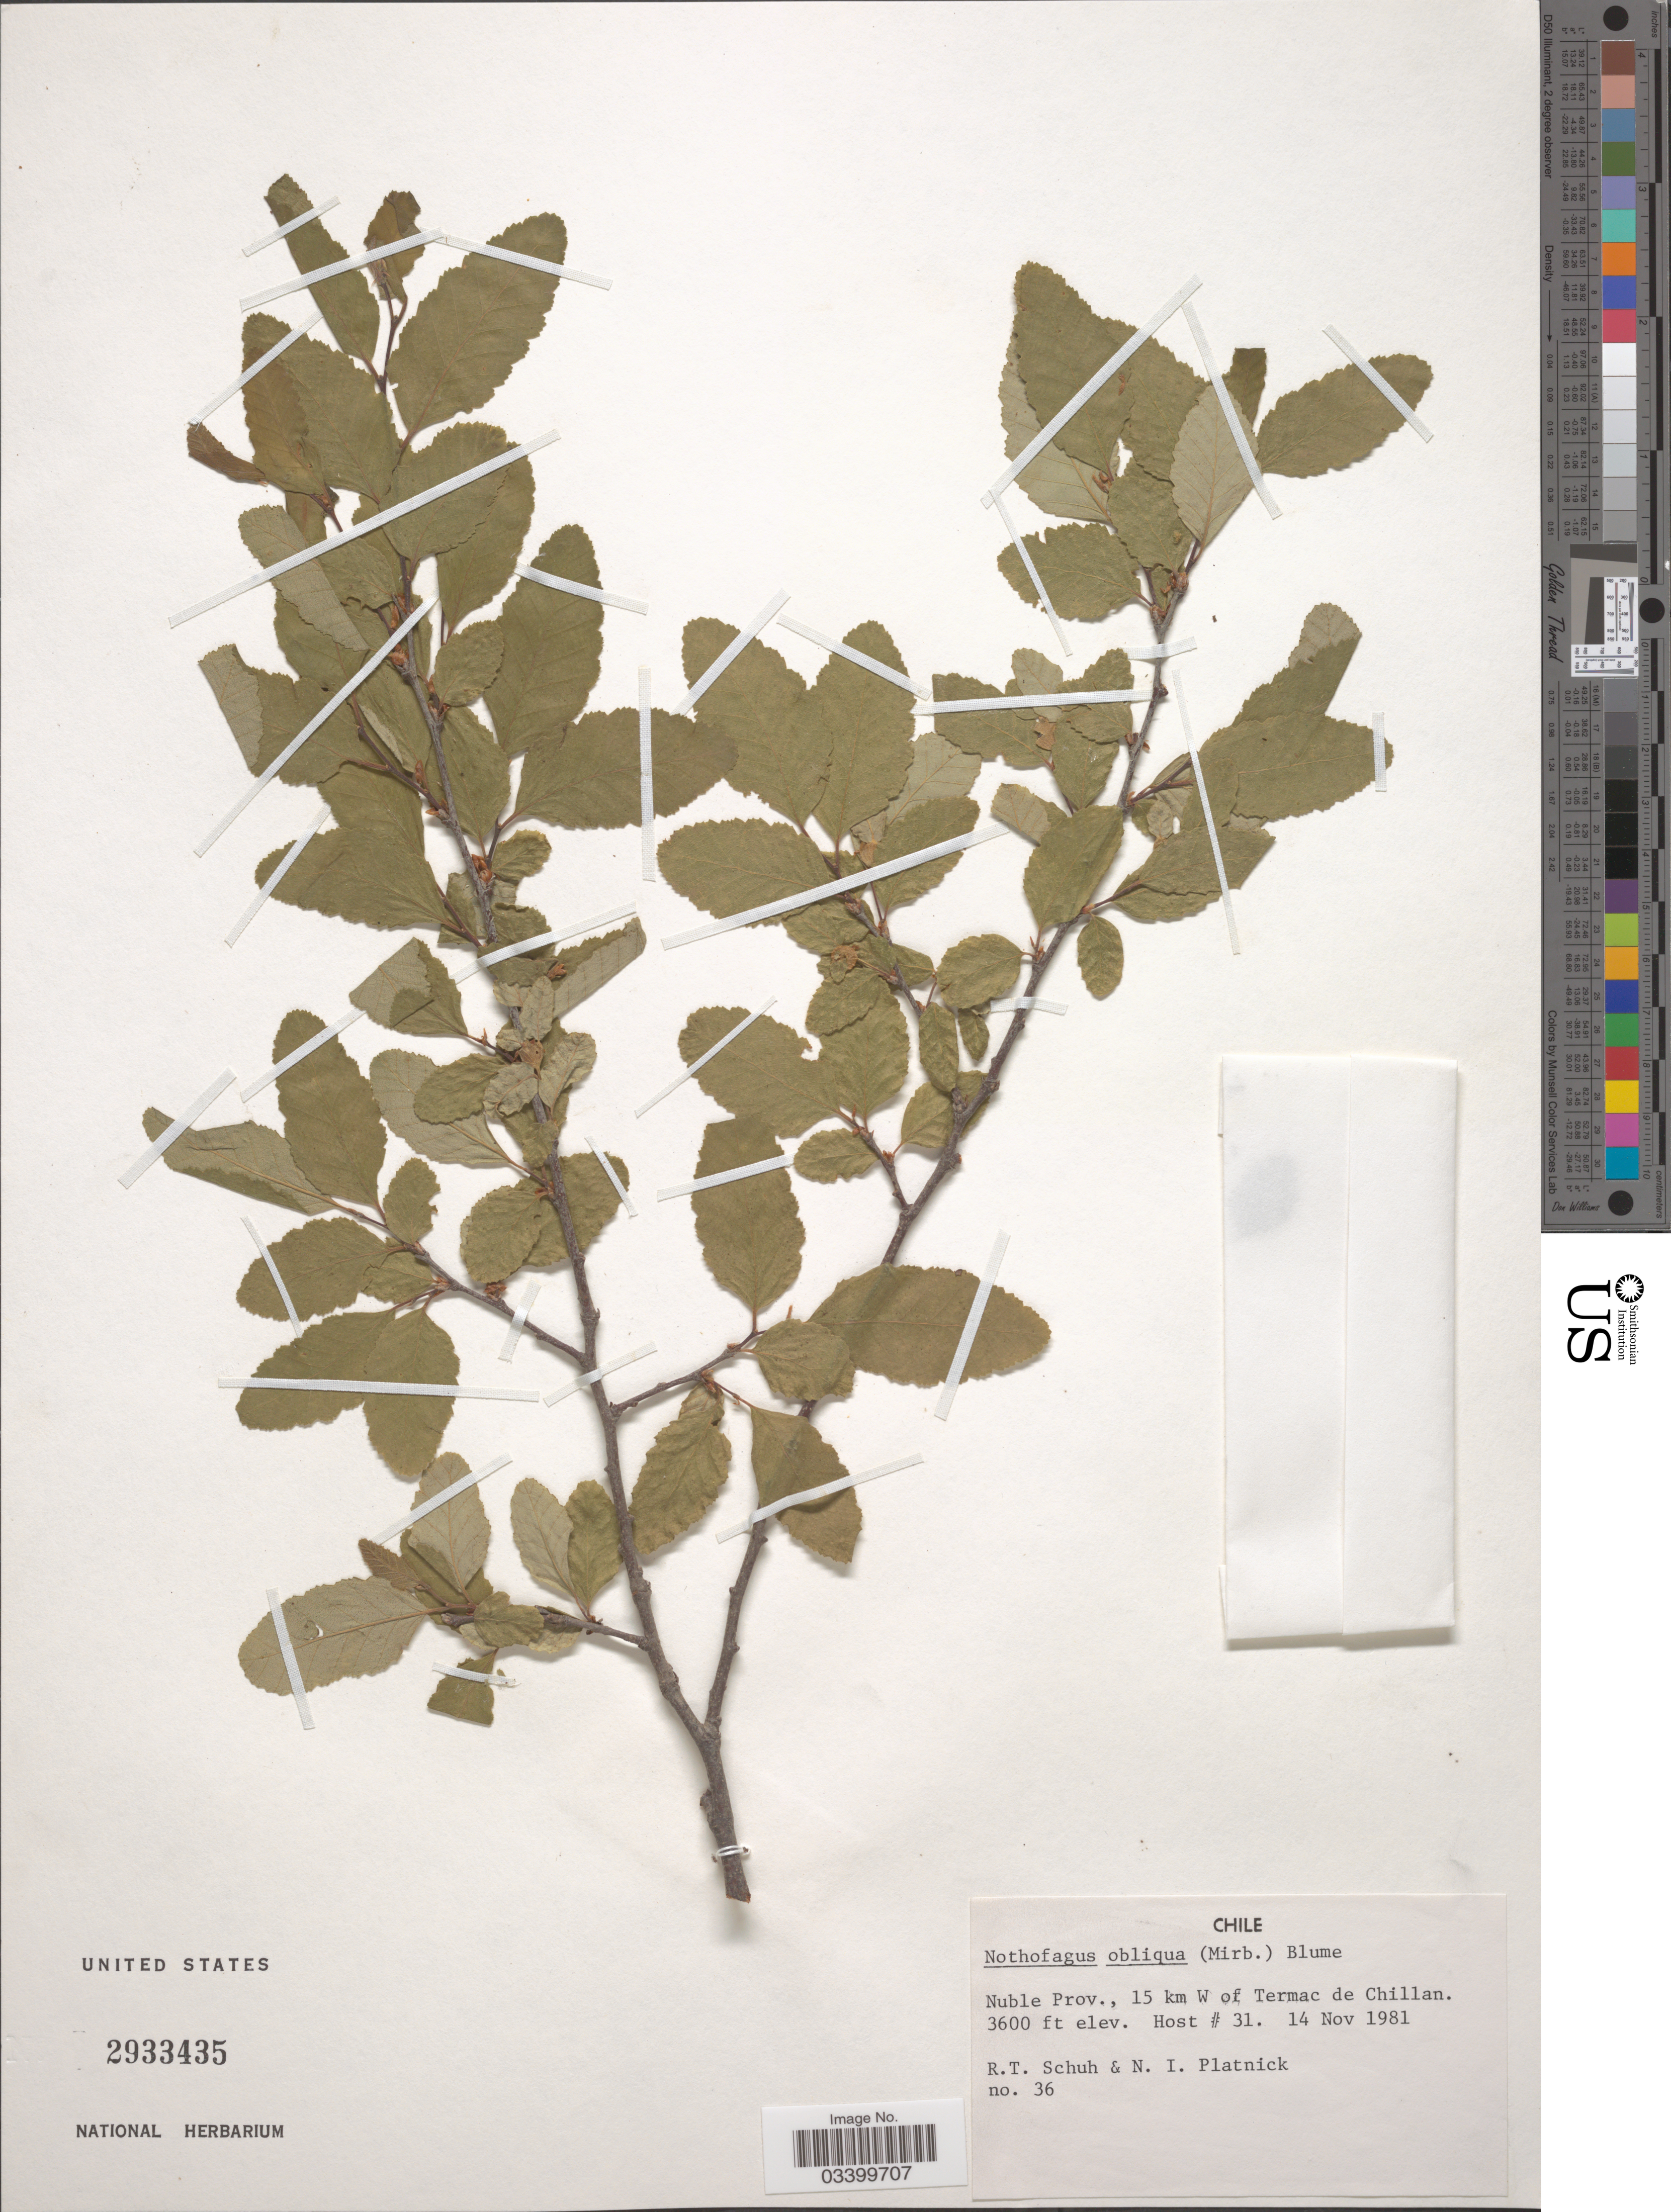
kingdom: Plantae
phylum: Tracheophyta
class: Magnoliopsida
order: Fagales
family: Nothofagaceae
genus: Nothofagus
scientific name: Nothofagus obliqua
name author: (Mirb.) Oerst.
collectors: R. Schuh & N. Platnick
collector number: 36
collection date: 1981-11-14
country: Chile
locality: Nuble Prov., 15 km W of Termac de Chillan.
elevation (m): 1097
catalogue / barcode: US 1933435